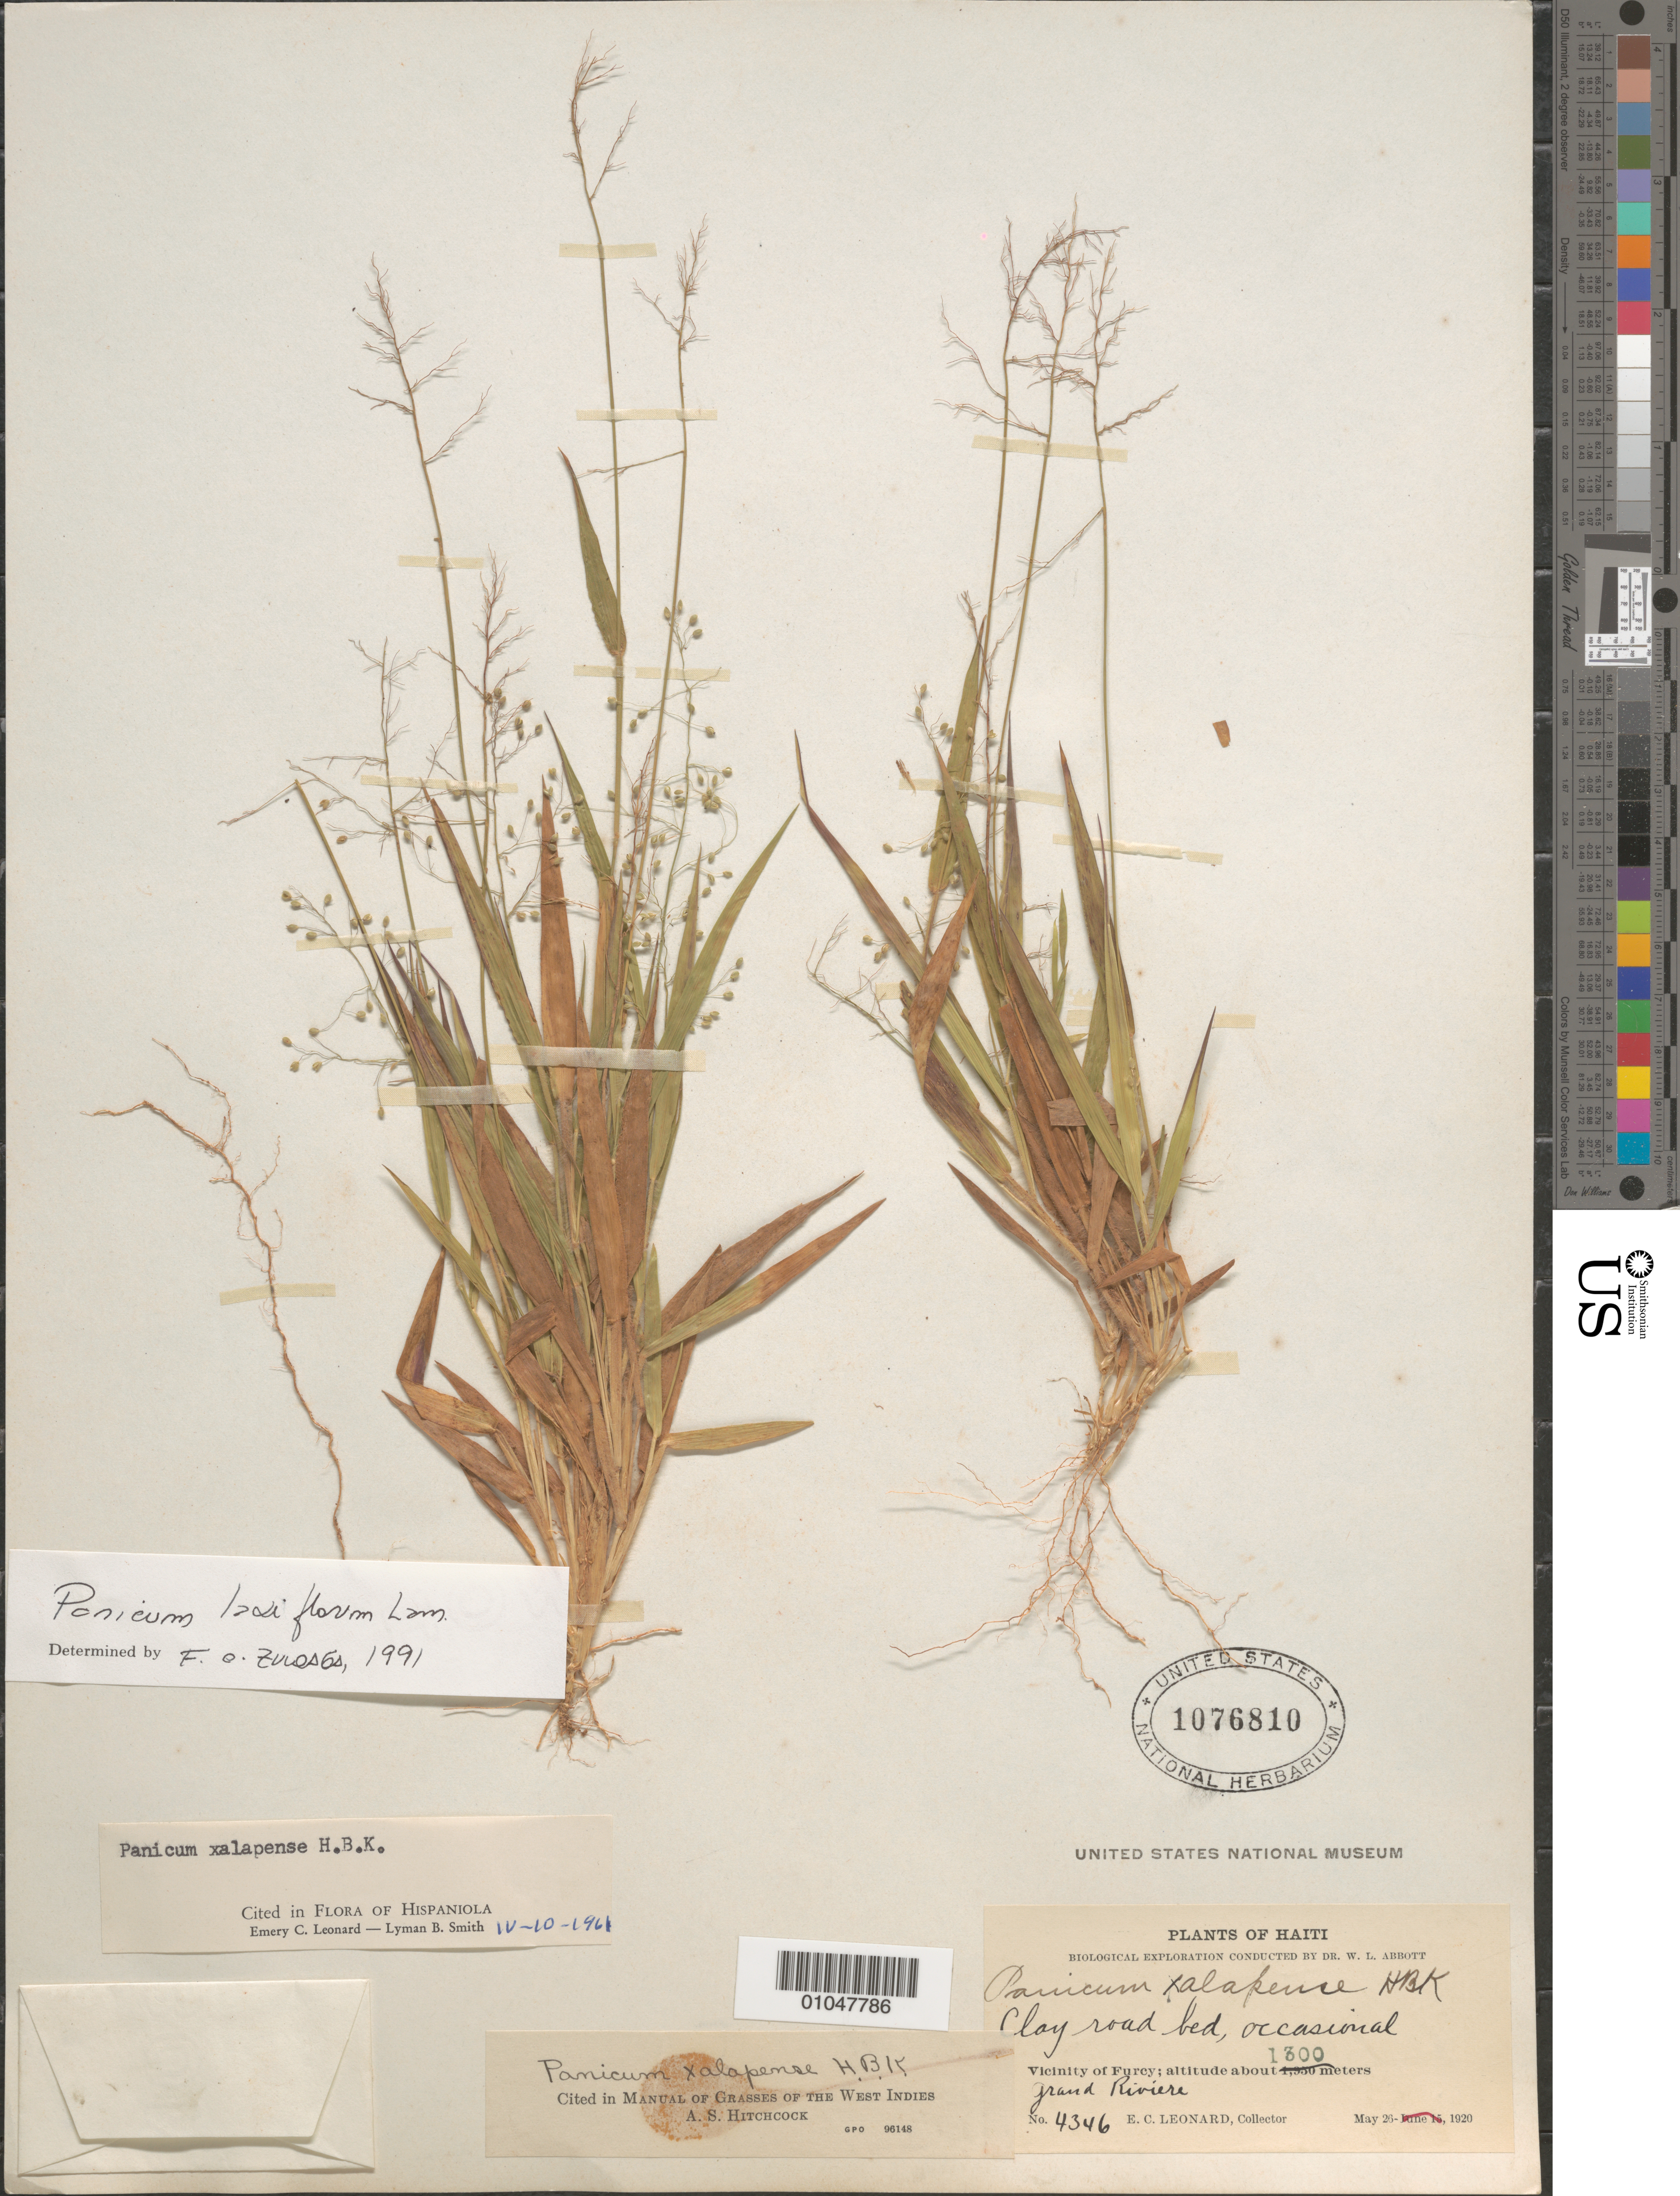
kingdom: Plantae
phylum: Tracheophyta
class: Liliopsida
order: Poales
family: Poaceae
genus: Panicum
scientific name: Panicum laxiflorum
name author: Lam.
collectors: E. C. Leonard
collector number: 4346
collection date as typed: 26 May 1920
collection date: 1920-05-26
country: Haiti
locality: vic of Furcy, grand Riviere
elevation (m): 1300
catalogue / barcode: US 1076810